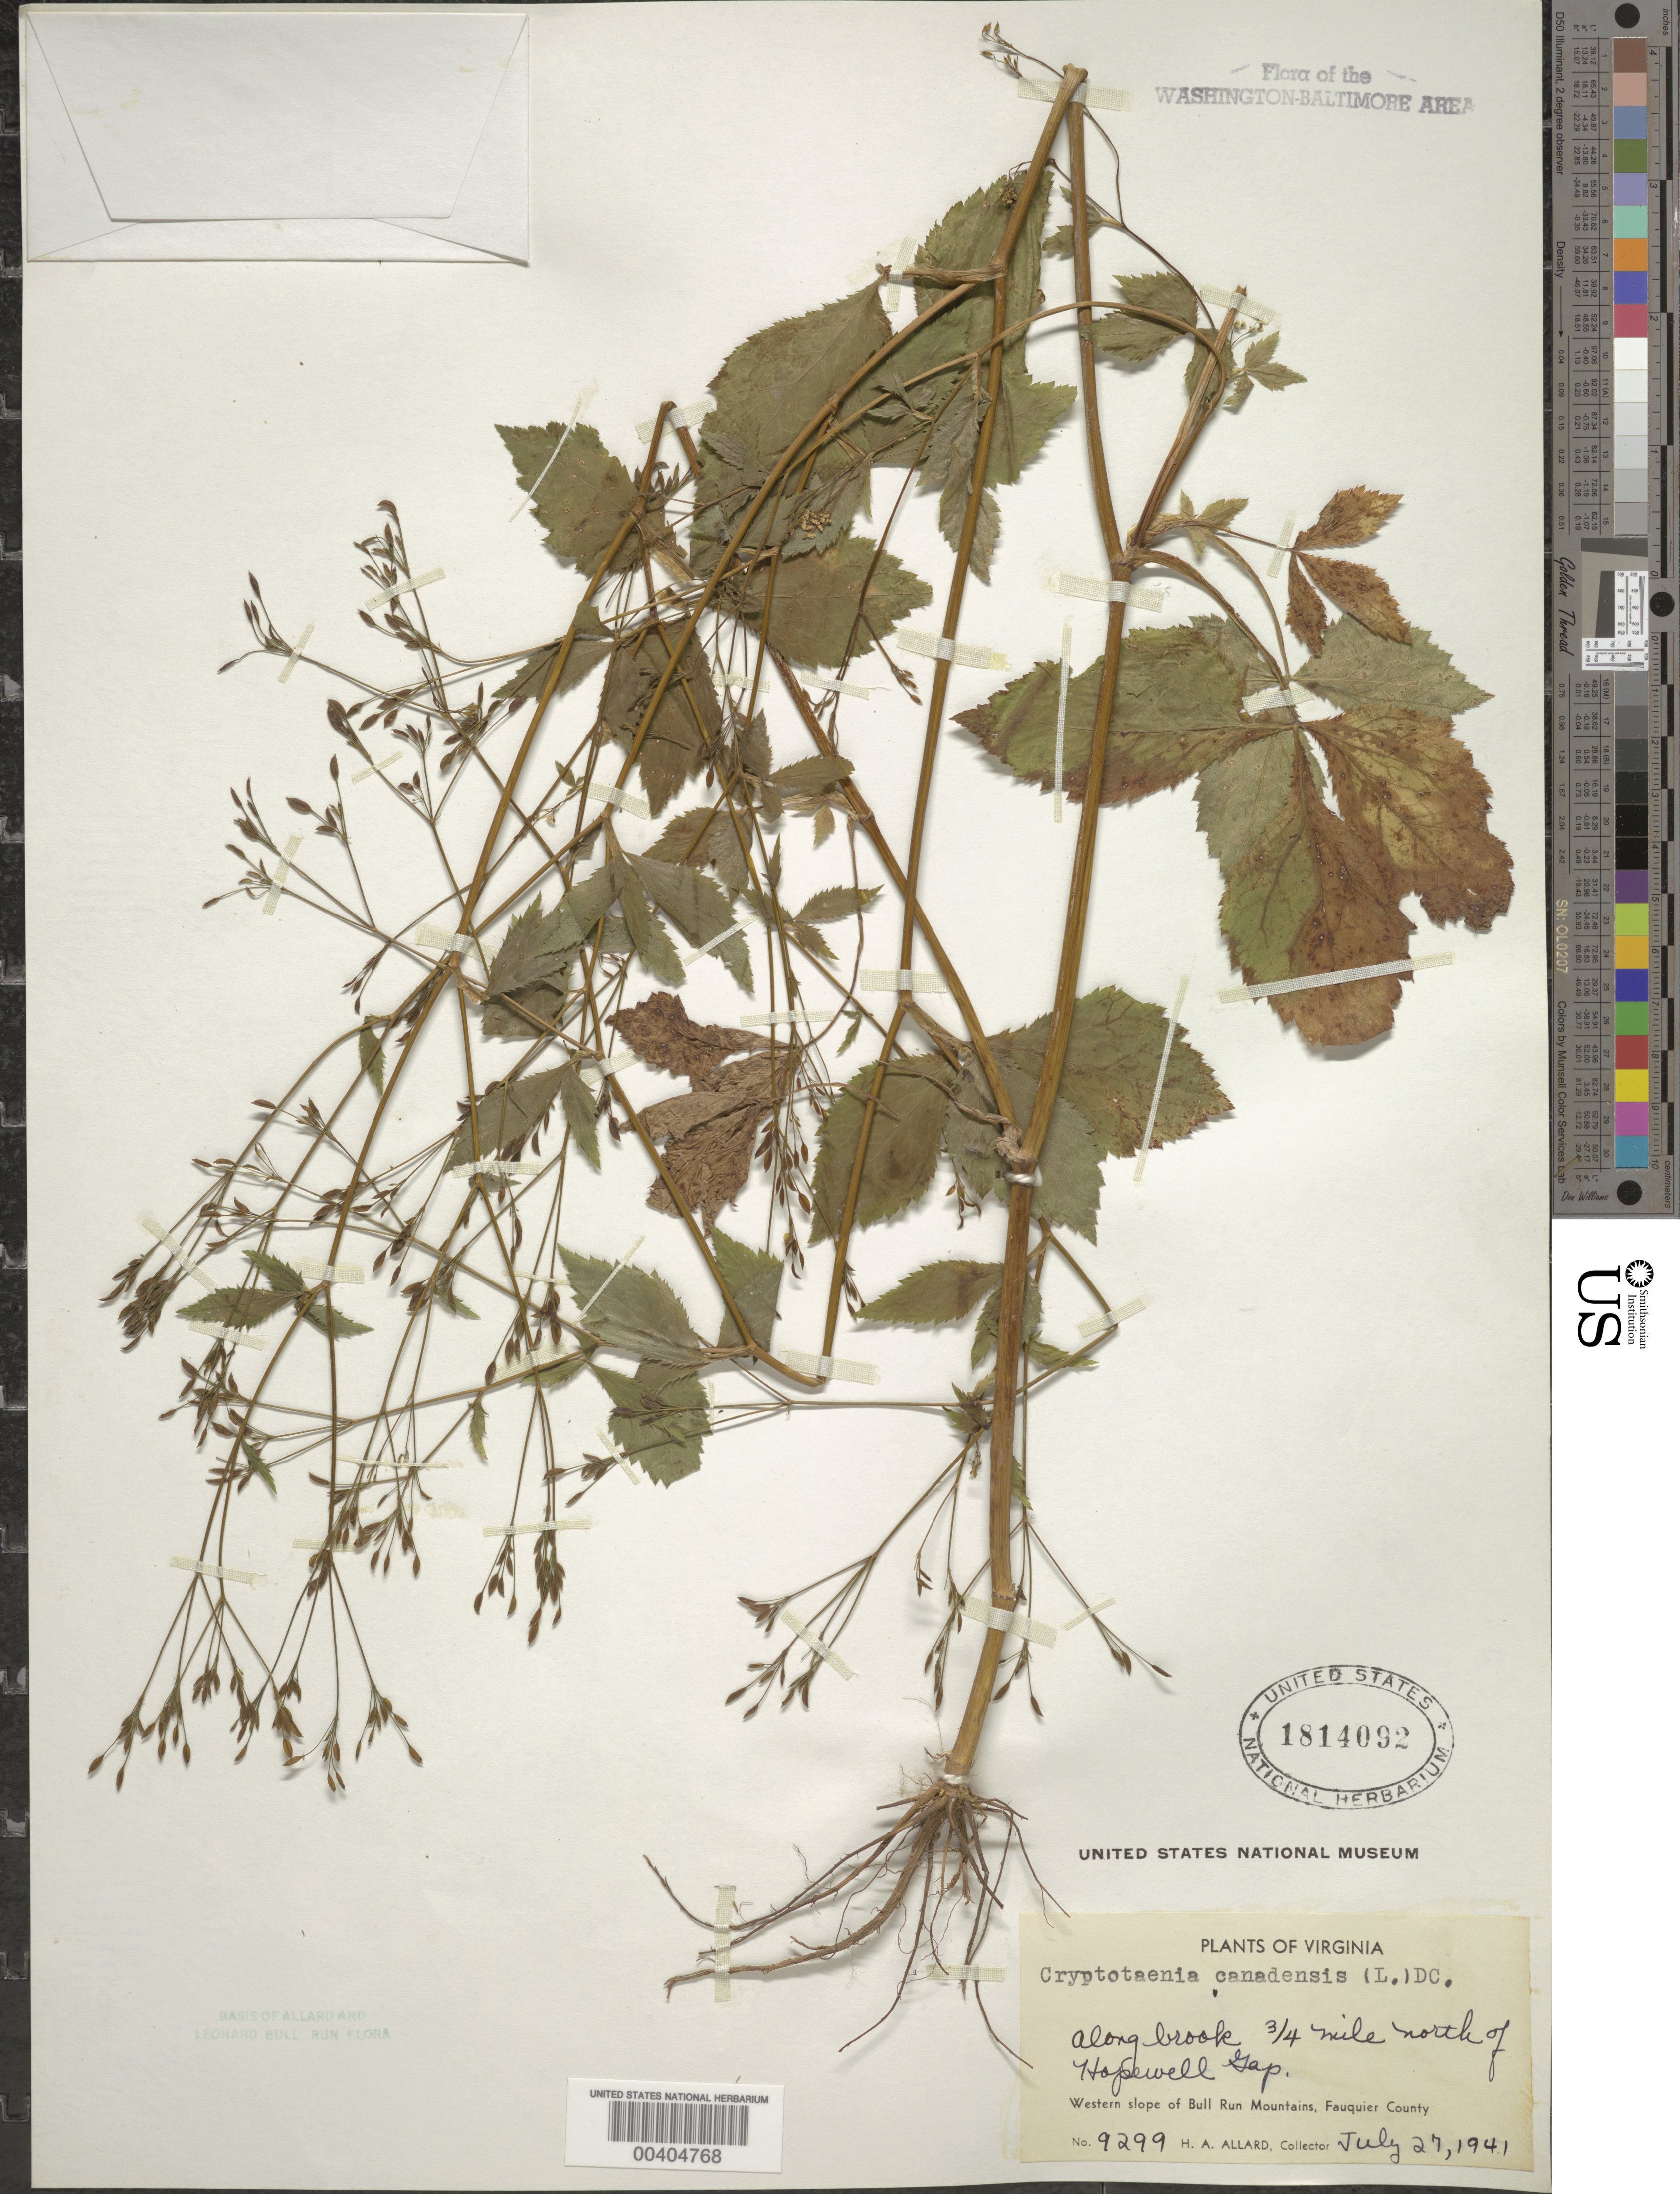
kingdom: Plantae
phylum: Tracheophyta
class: Magnoliopsida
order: Apiales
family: Apiaceae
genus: Cryptotaenia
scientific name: Cryptotaenia canadensis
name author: (L.) DC.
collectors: H. A. Allard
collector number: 9299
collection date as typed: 27 Jul 1941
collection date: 1941-07-27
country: United States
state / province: Virginia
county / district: Fauquier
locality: North of Hopewell Gap, western slope of Bull Run Mts.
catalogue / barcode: US 1814092